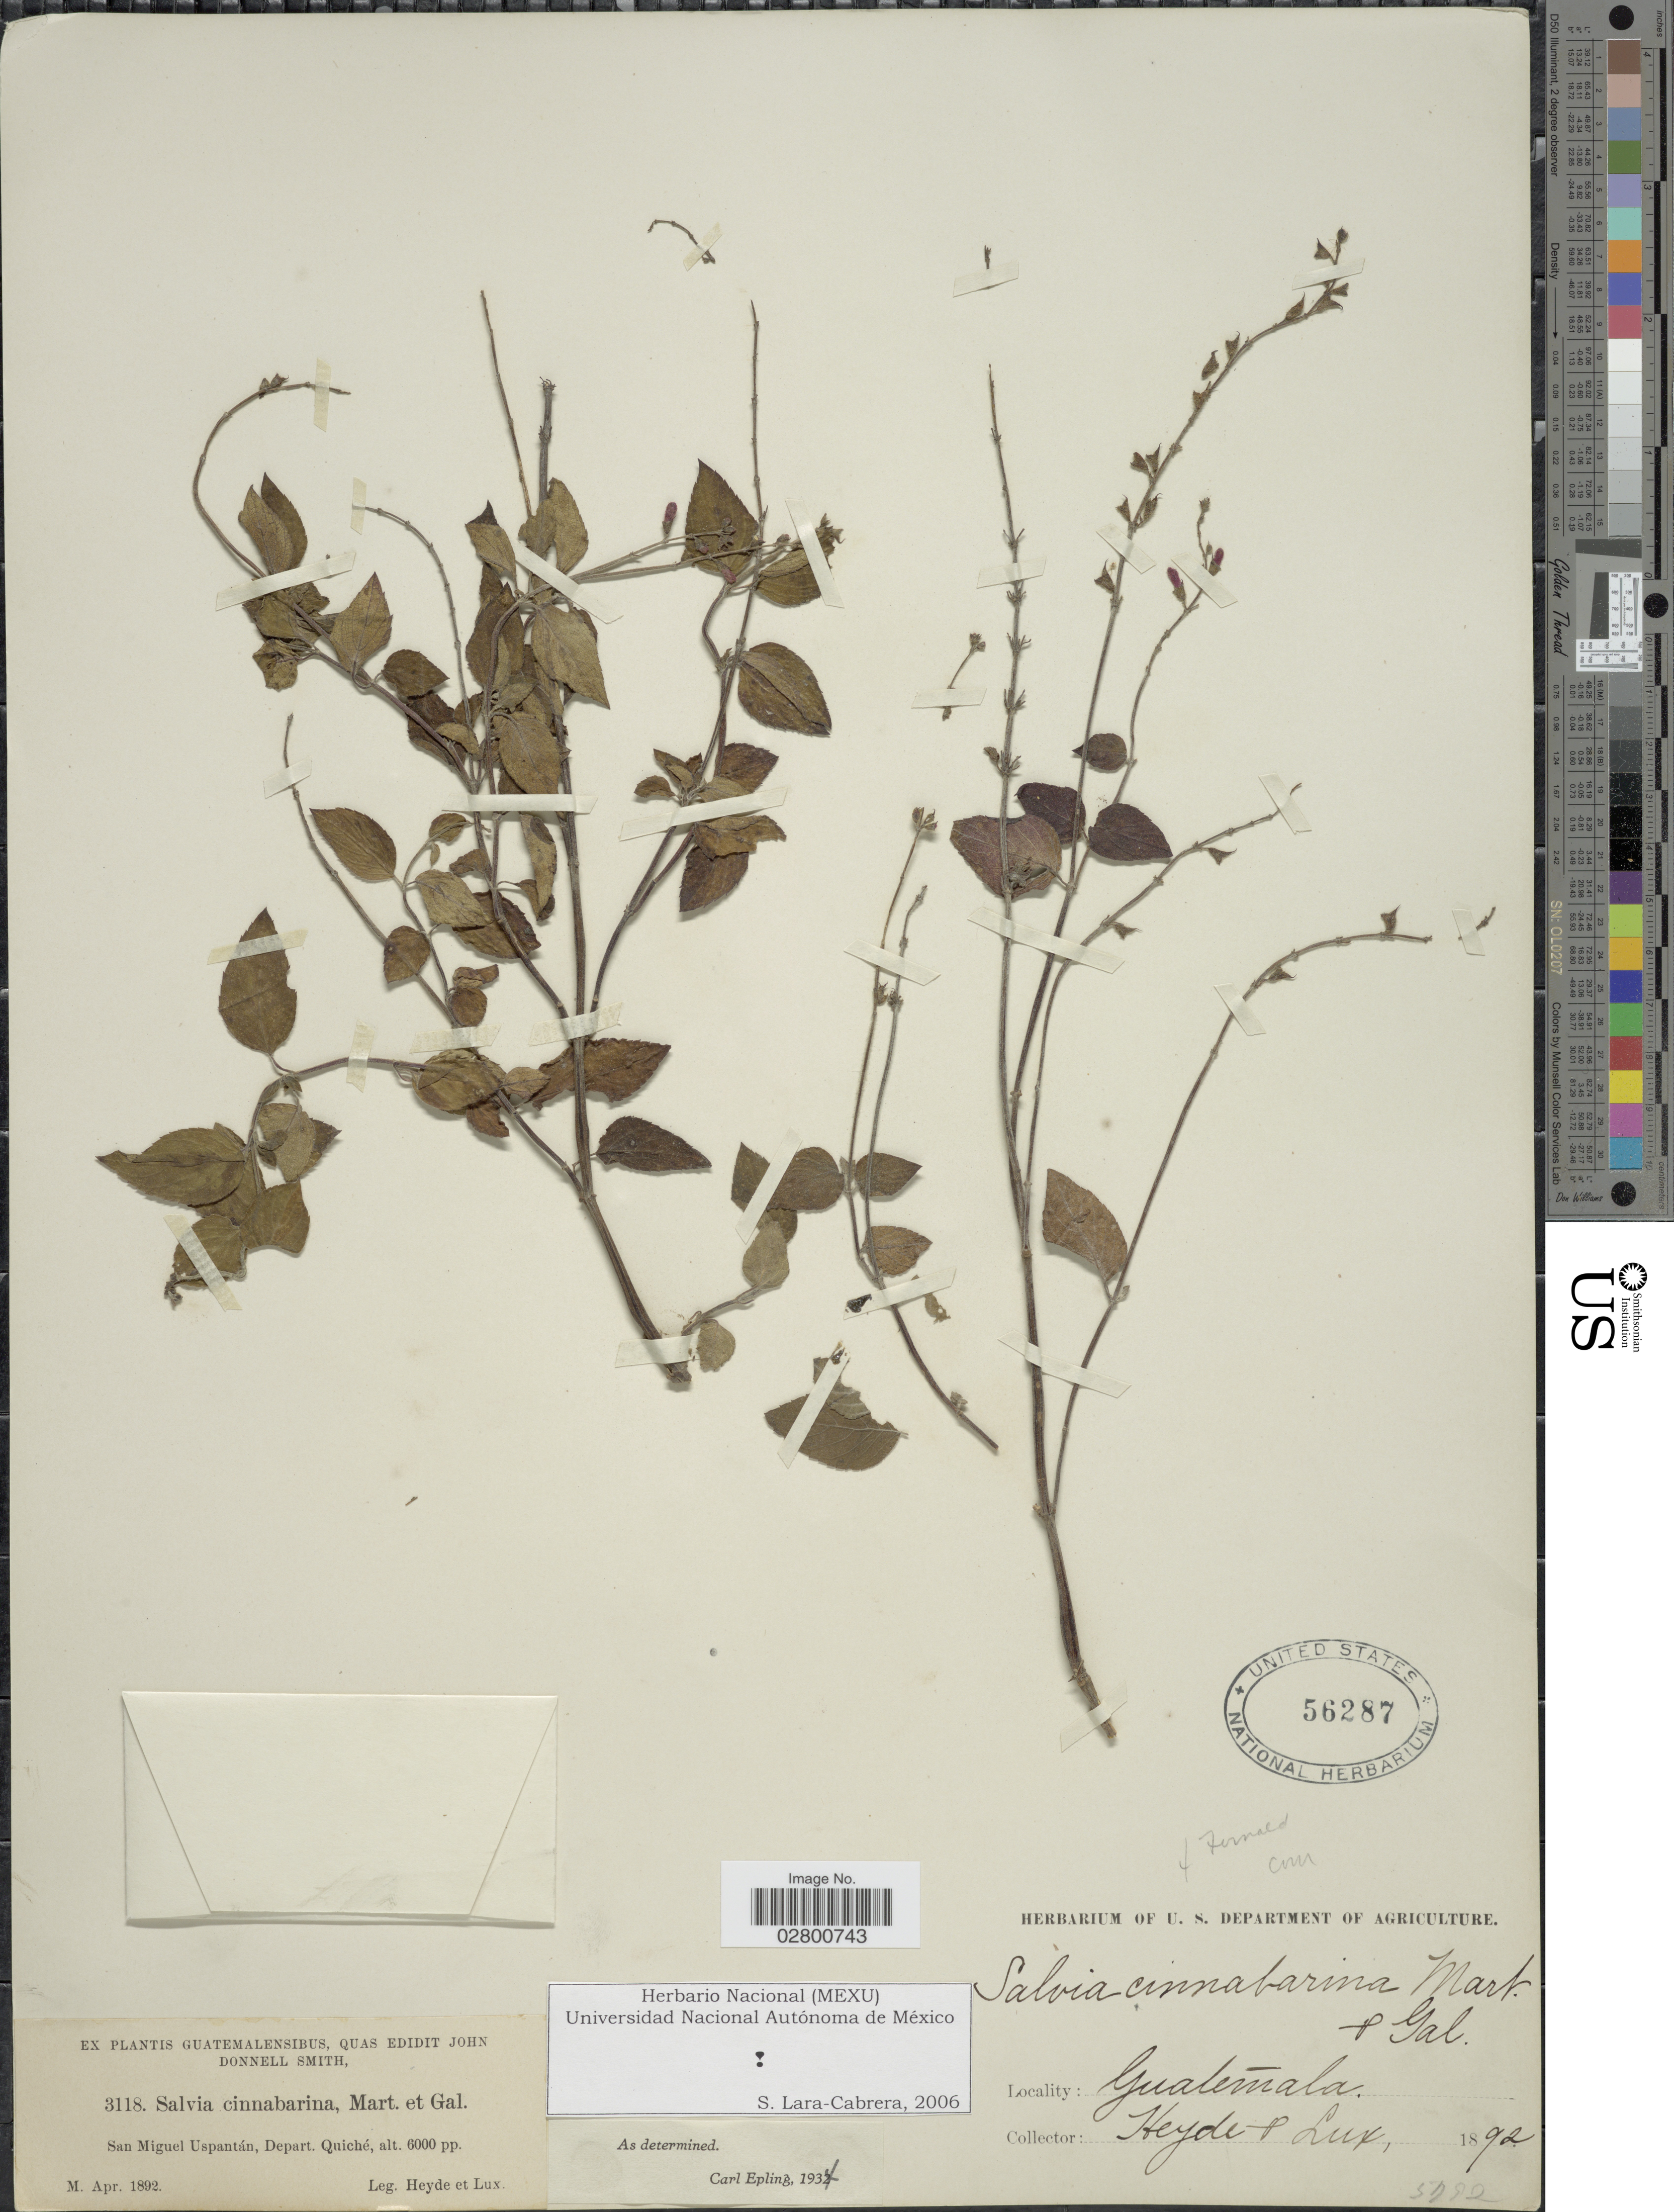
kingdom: Plantae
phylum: Tracheophyta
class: Magnoliopsida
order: Lamiales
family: Lamiaceae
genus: Salvia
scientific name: Salvia cinnabarina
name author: M. Martens & Galeotti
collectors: Heyde & Lux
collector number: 3118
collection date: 1892-04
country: Guatemala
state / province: El Quiché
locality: San Miguel Uspantán, Depart. Quiché.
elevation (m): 1829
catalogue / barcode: US 56287